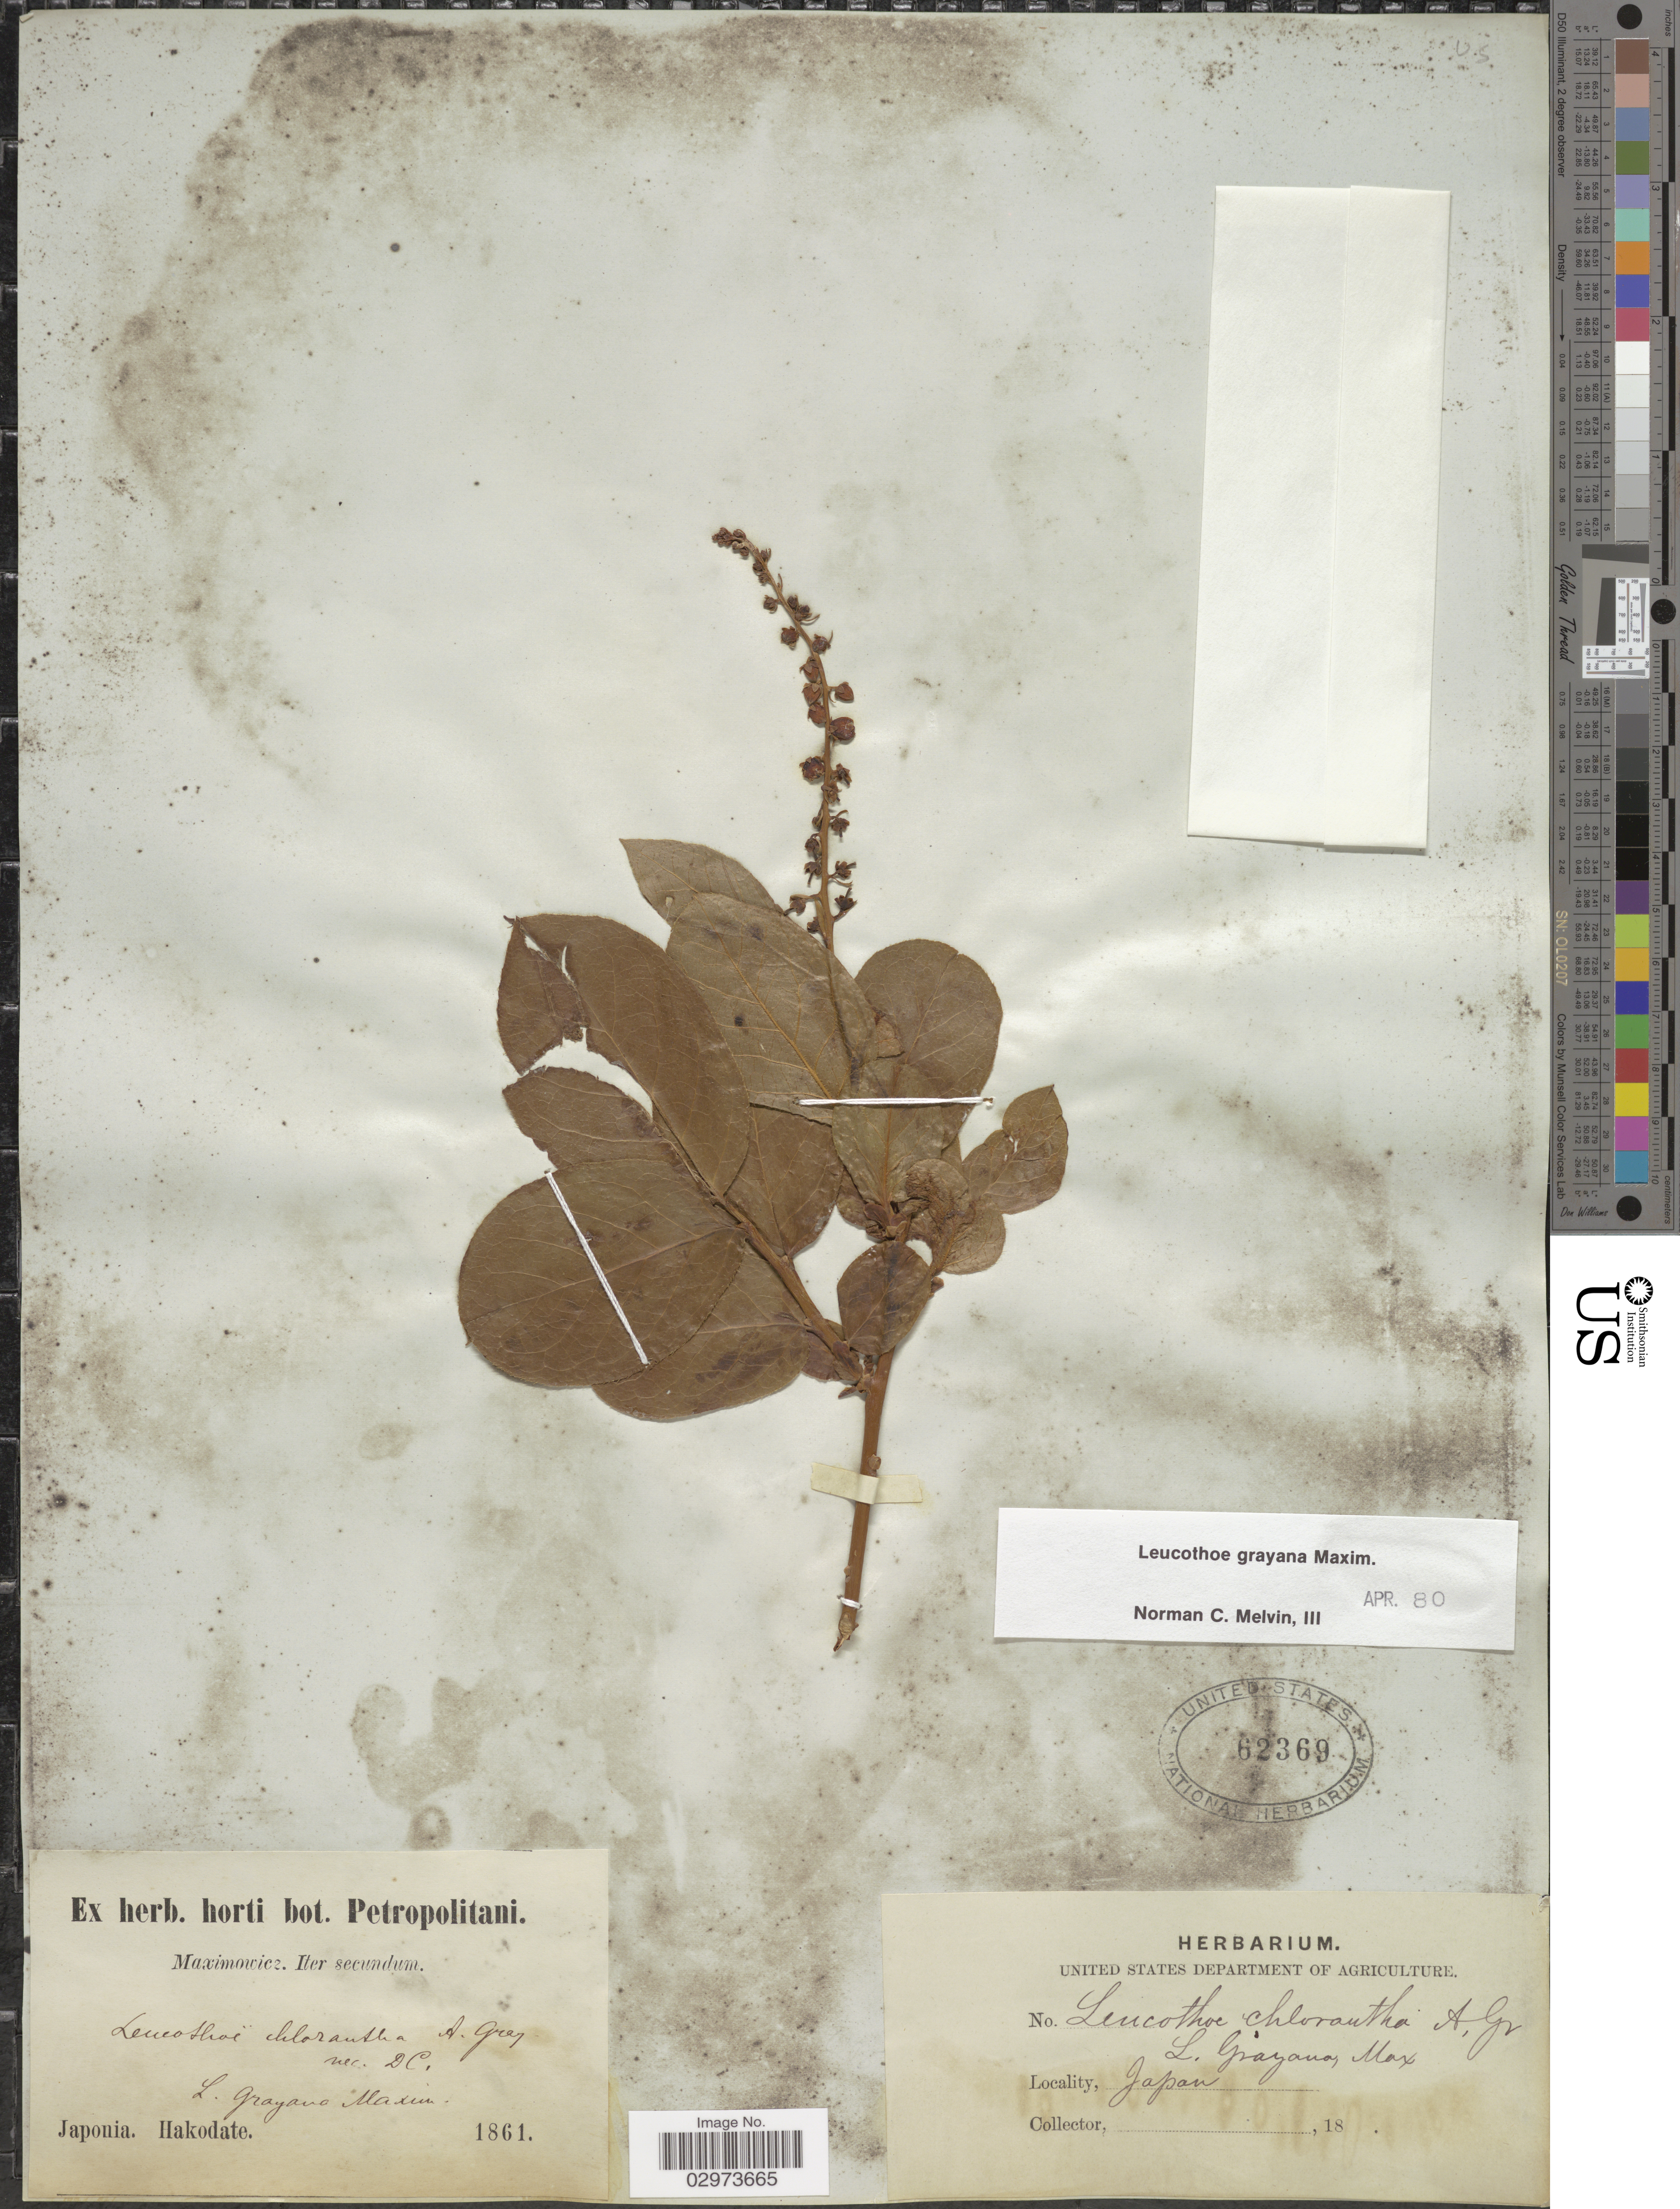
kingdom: Plantae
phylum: Tracheophyta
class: Magnoliopsida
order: Ericales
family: Ericaceae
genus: Leucothoe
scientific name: Leucothoë grayana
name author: Maxim.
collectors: Maximowicz, --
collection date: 1861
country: Japan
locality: Hakodate.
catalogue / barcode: US 62369